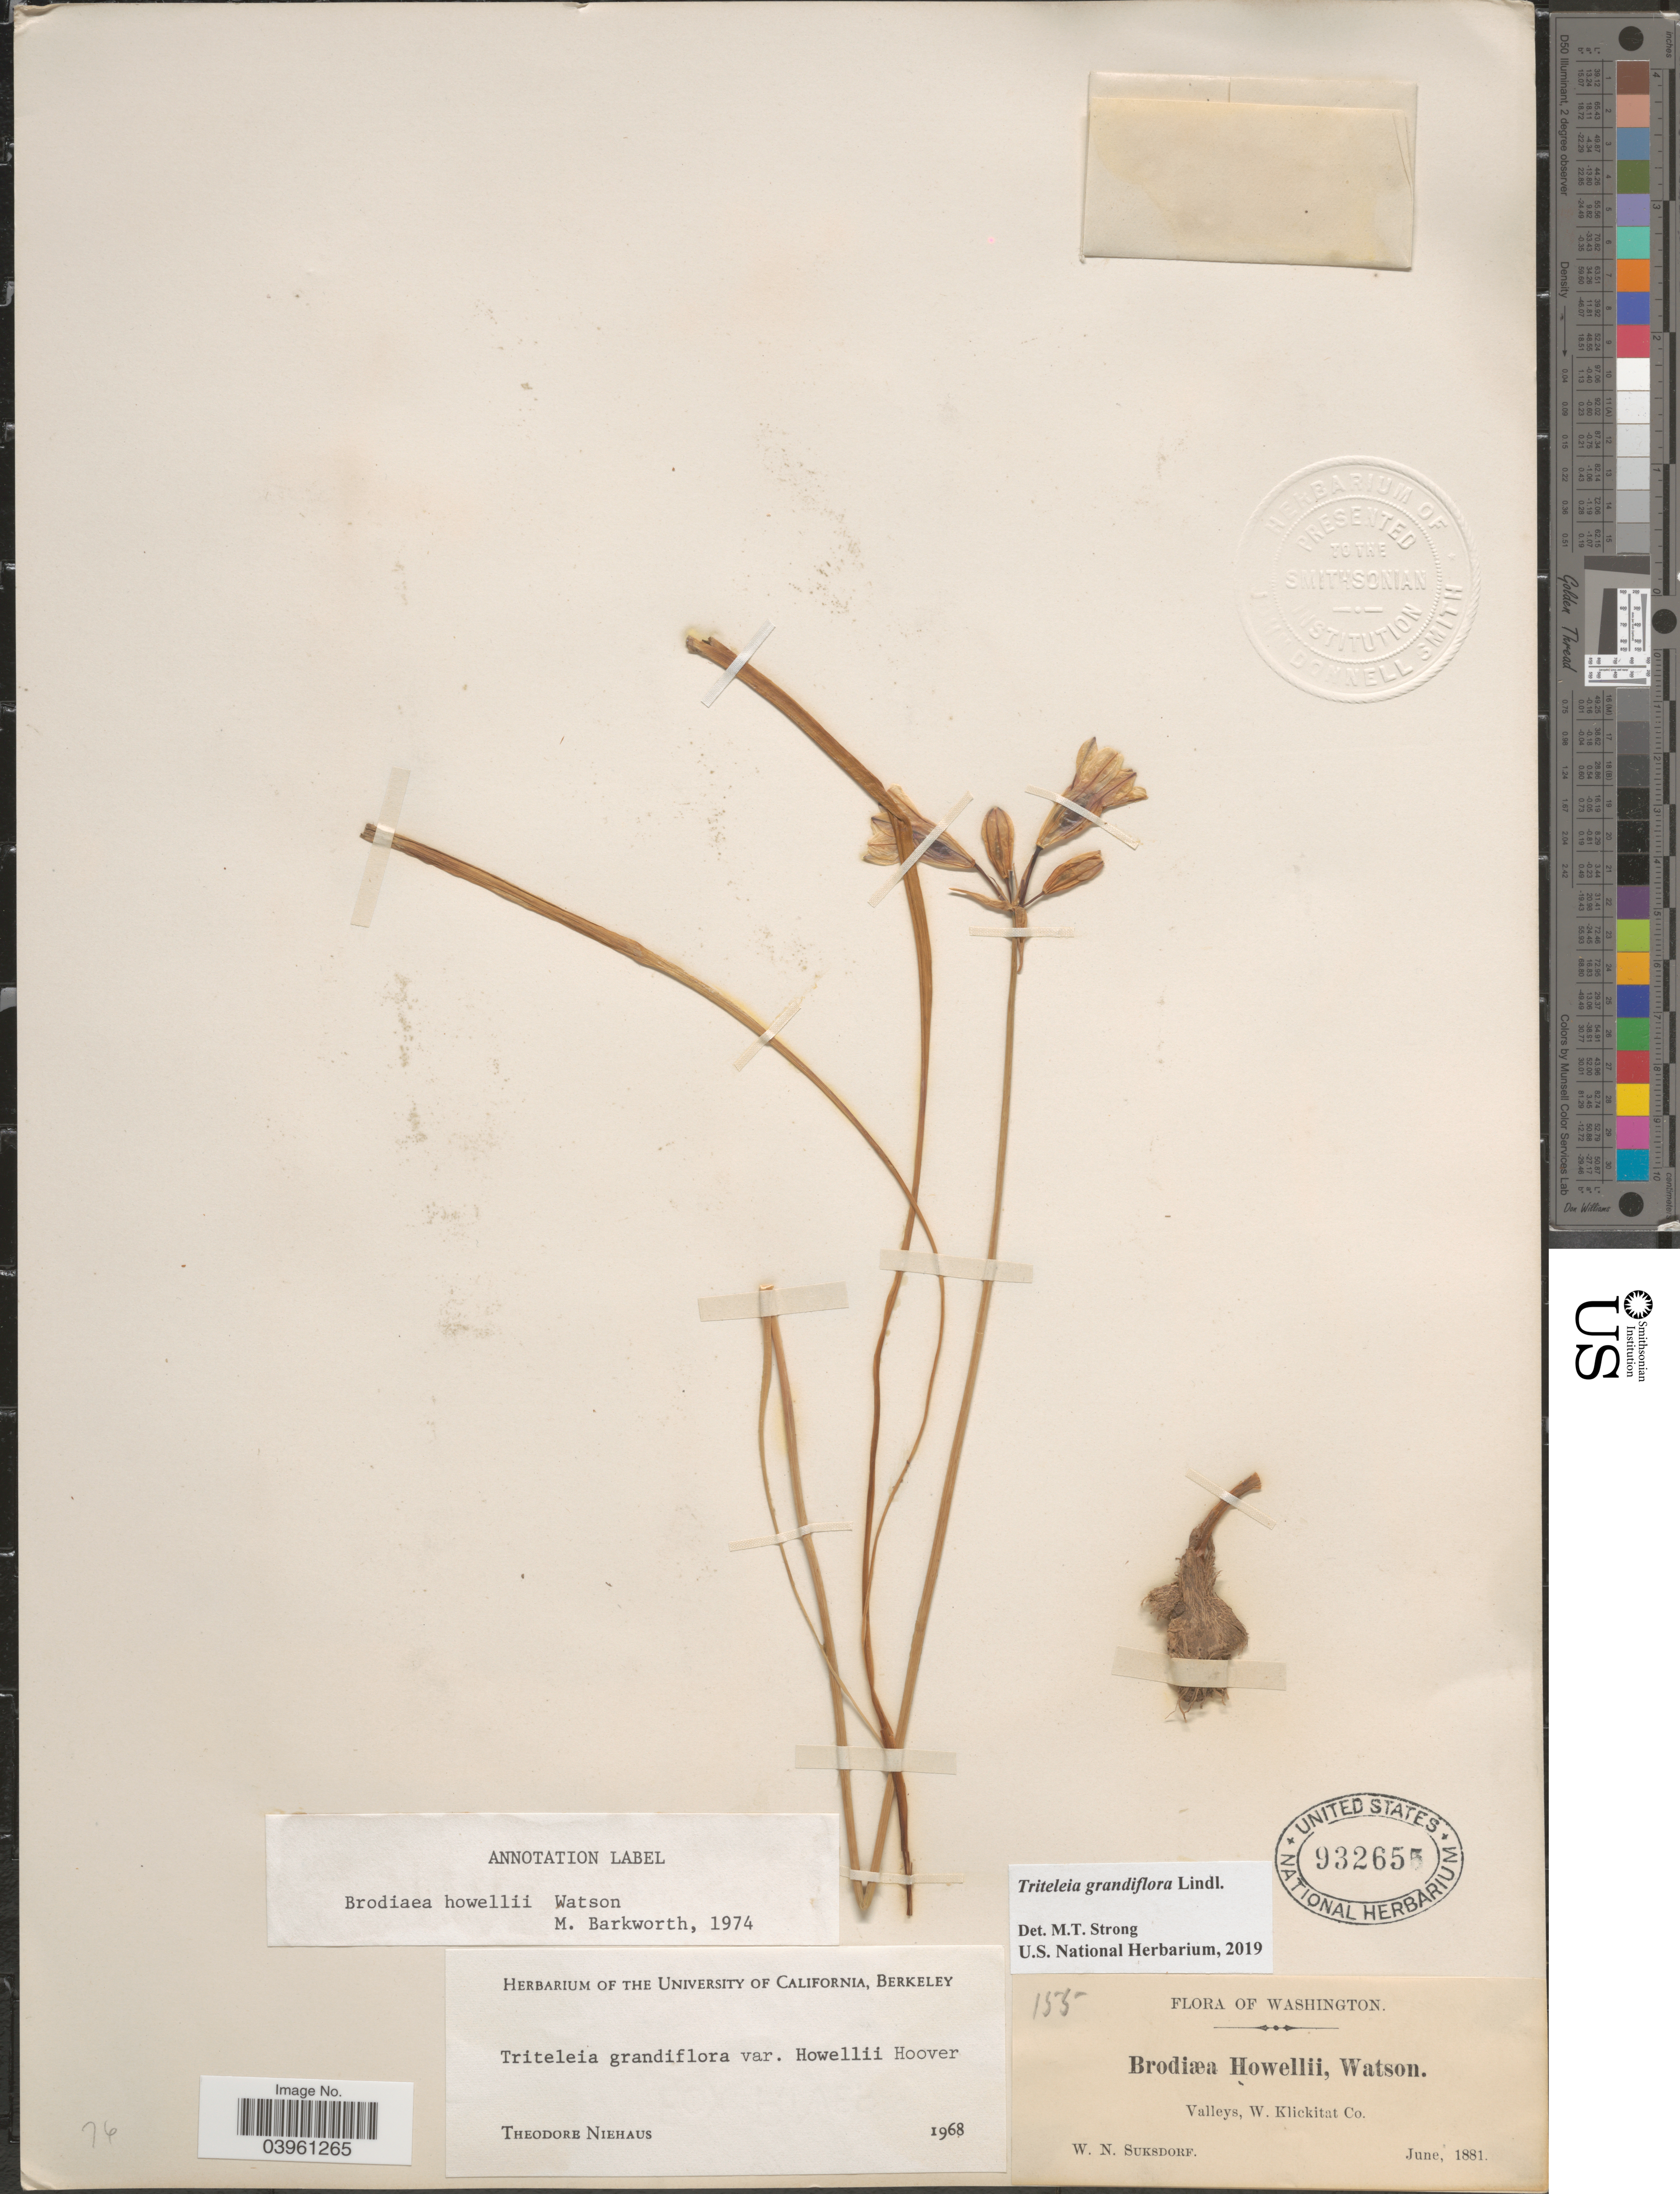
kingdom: Plantae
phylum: Tracheophyta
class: Liliopsida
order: Asparagales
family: Asparagaceae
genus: Triteleia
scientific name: Triteleia grandiflora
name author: Lindl.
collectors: W. N. Suksdorf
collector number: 155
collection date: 1881-06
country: United States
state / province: Washington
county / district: Klickitat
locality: Valleys, W. Klickitat Co.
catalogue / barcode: US 932655